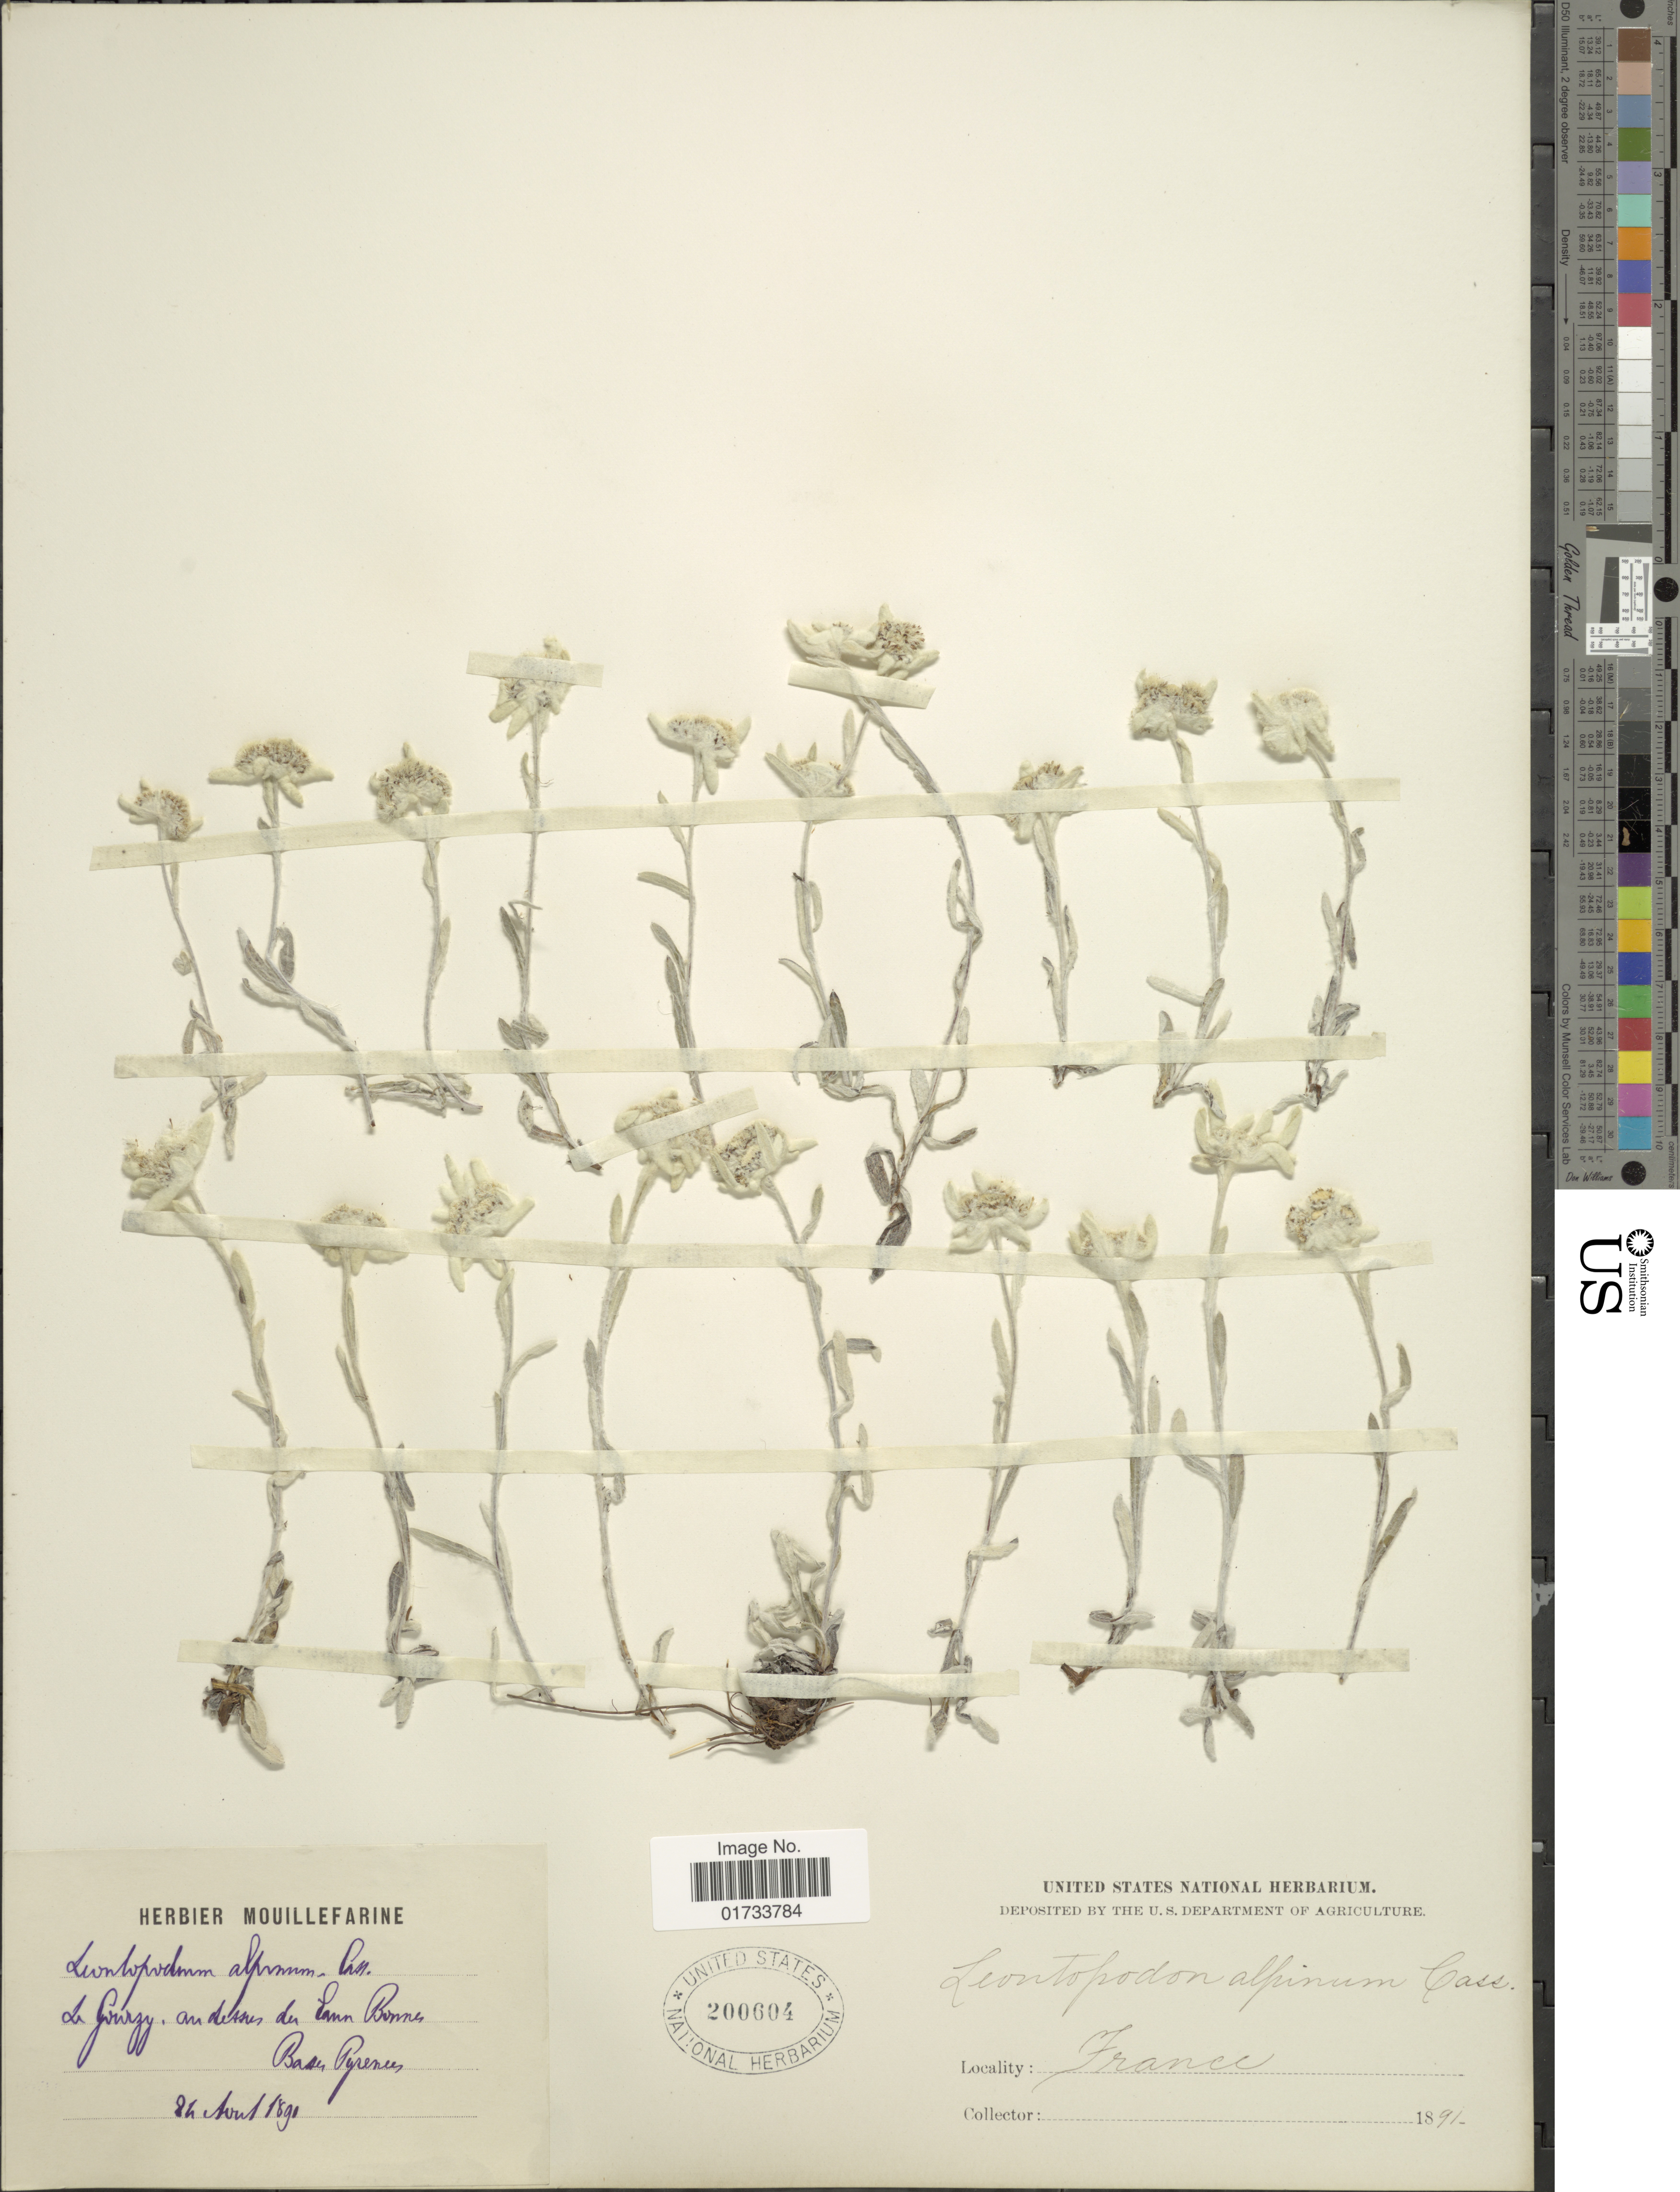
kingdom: Plantae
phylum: Tracheophyta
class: Magnoliopsida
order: Asterales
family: Asteraceae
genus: Leontopodium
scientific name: Leontopodium alpinum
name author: Cass.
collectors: U.S. National Herbarium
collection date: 1891-08-28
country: France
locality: De Gurzy, andessus der San Bonnes, Basen Pyrenes [interpreted]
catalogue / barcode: US 200604